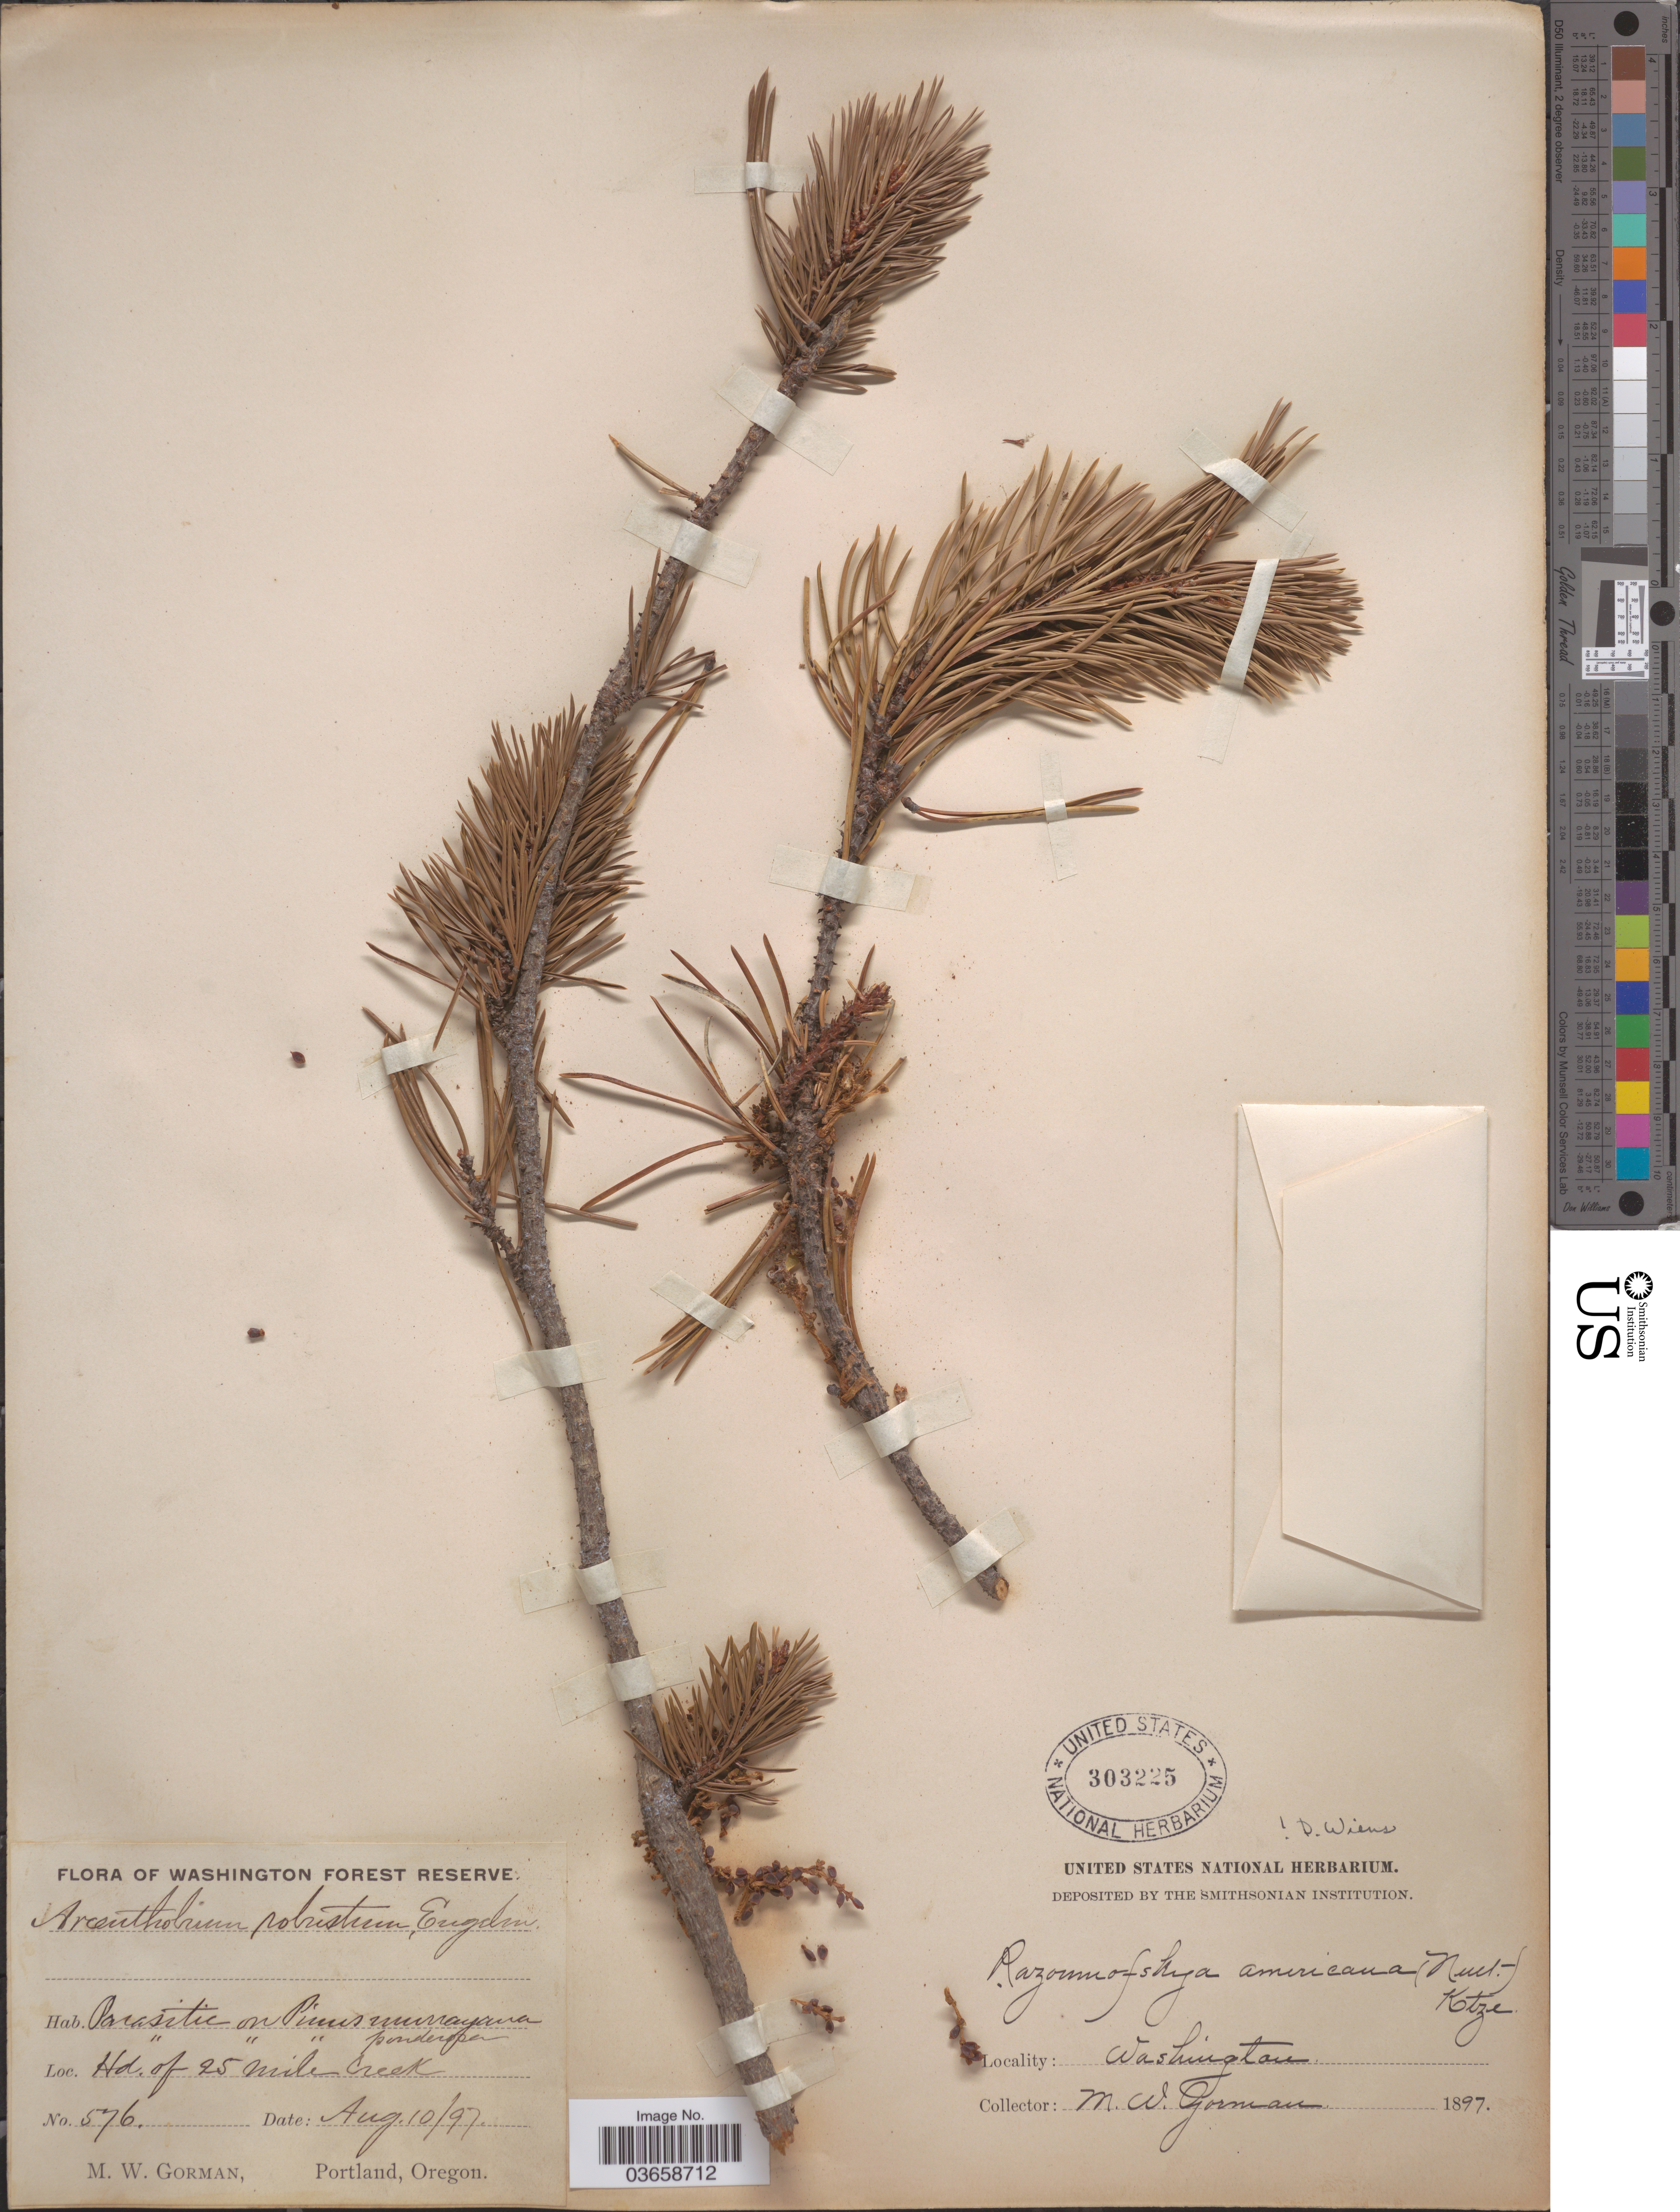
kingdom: Plantae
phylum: Tracheophyta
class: Magnoliopsida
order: Santalales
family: Viscaceae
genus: Arceuthobium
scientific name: Arceuthobium americanum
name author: Nutt. ex A. Gray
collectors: M. W. Gorman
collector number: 576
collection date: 1897-08-10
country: United States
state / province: Washington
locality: Washington Forest Reserve. Hd. of 25 mile creek.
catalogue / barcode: US 303225